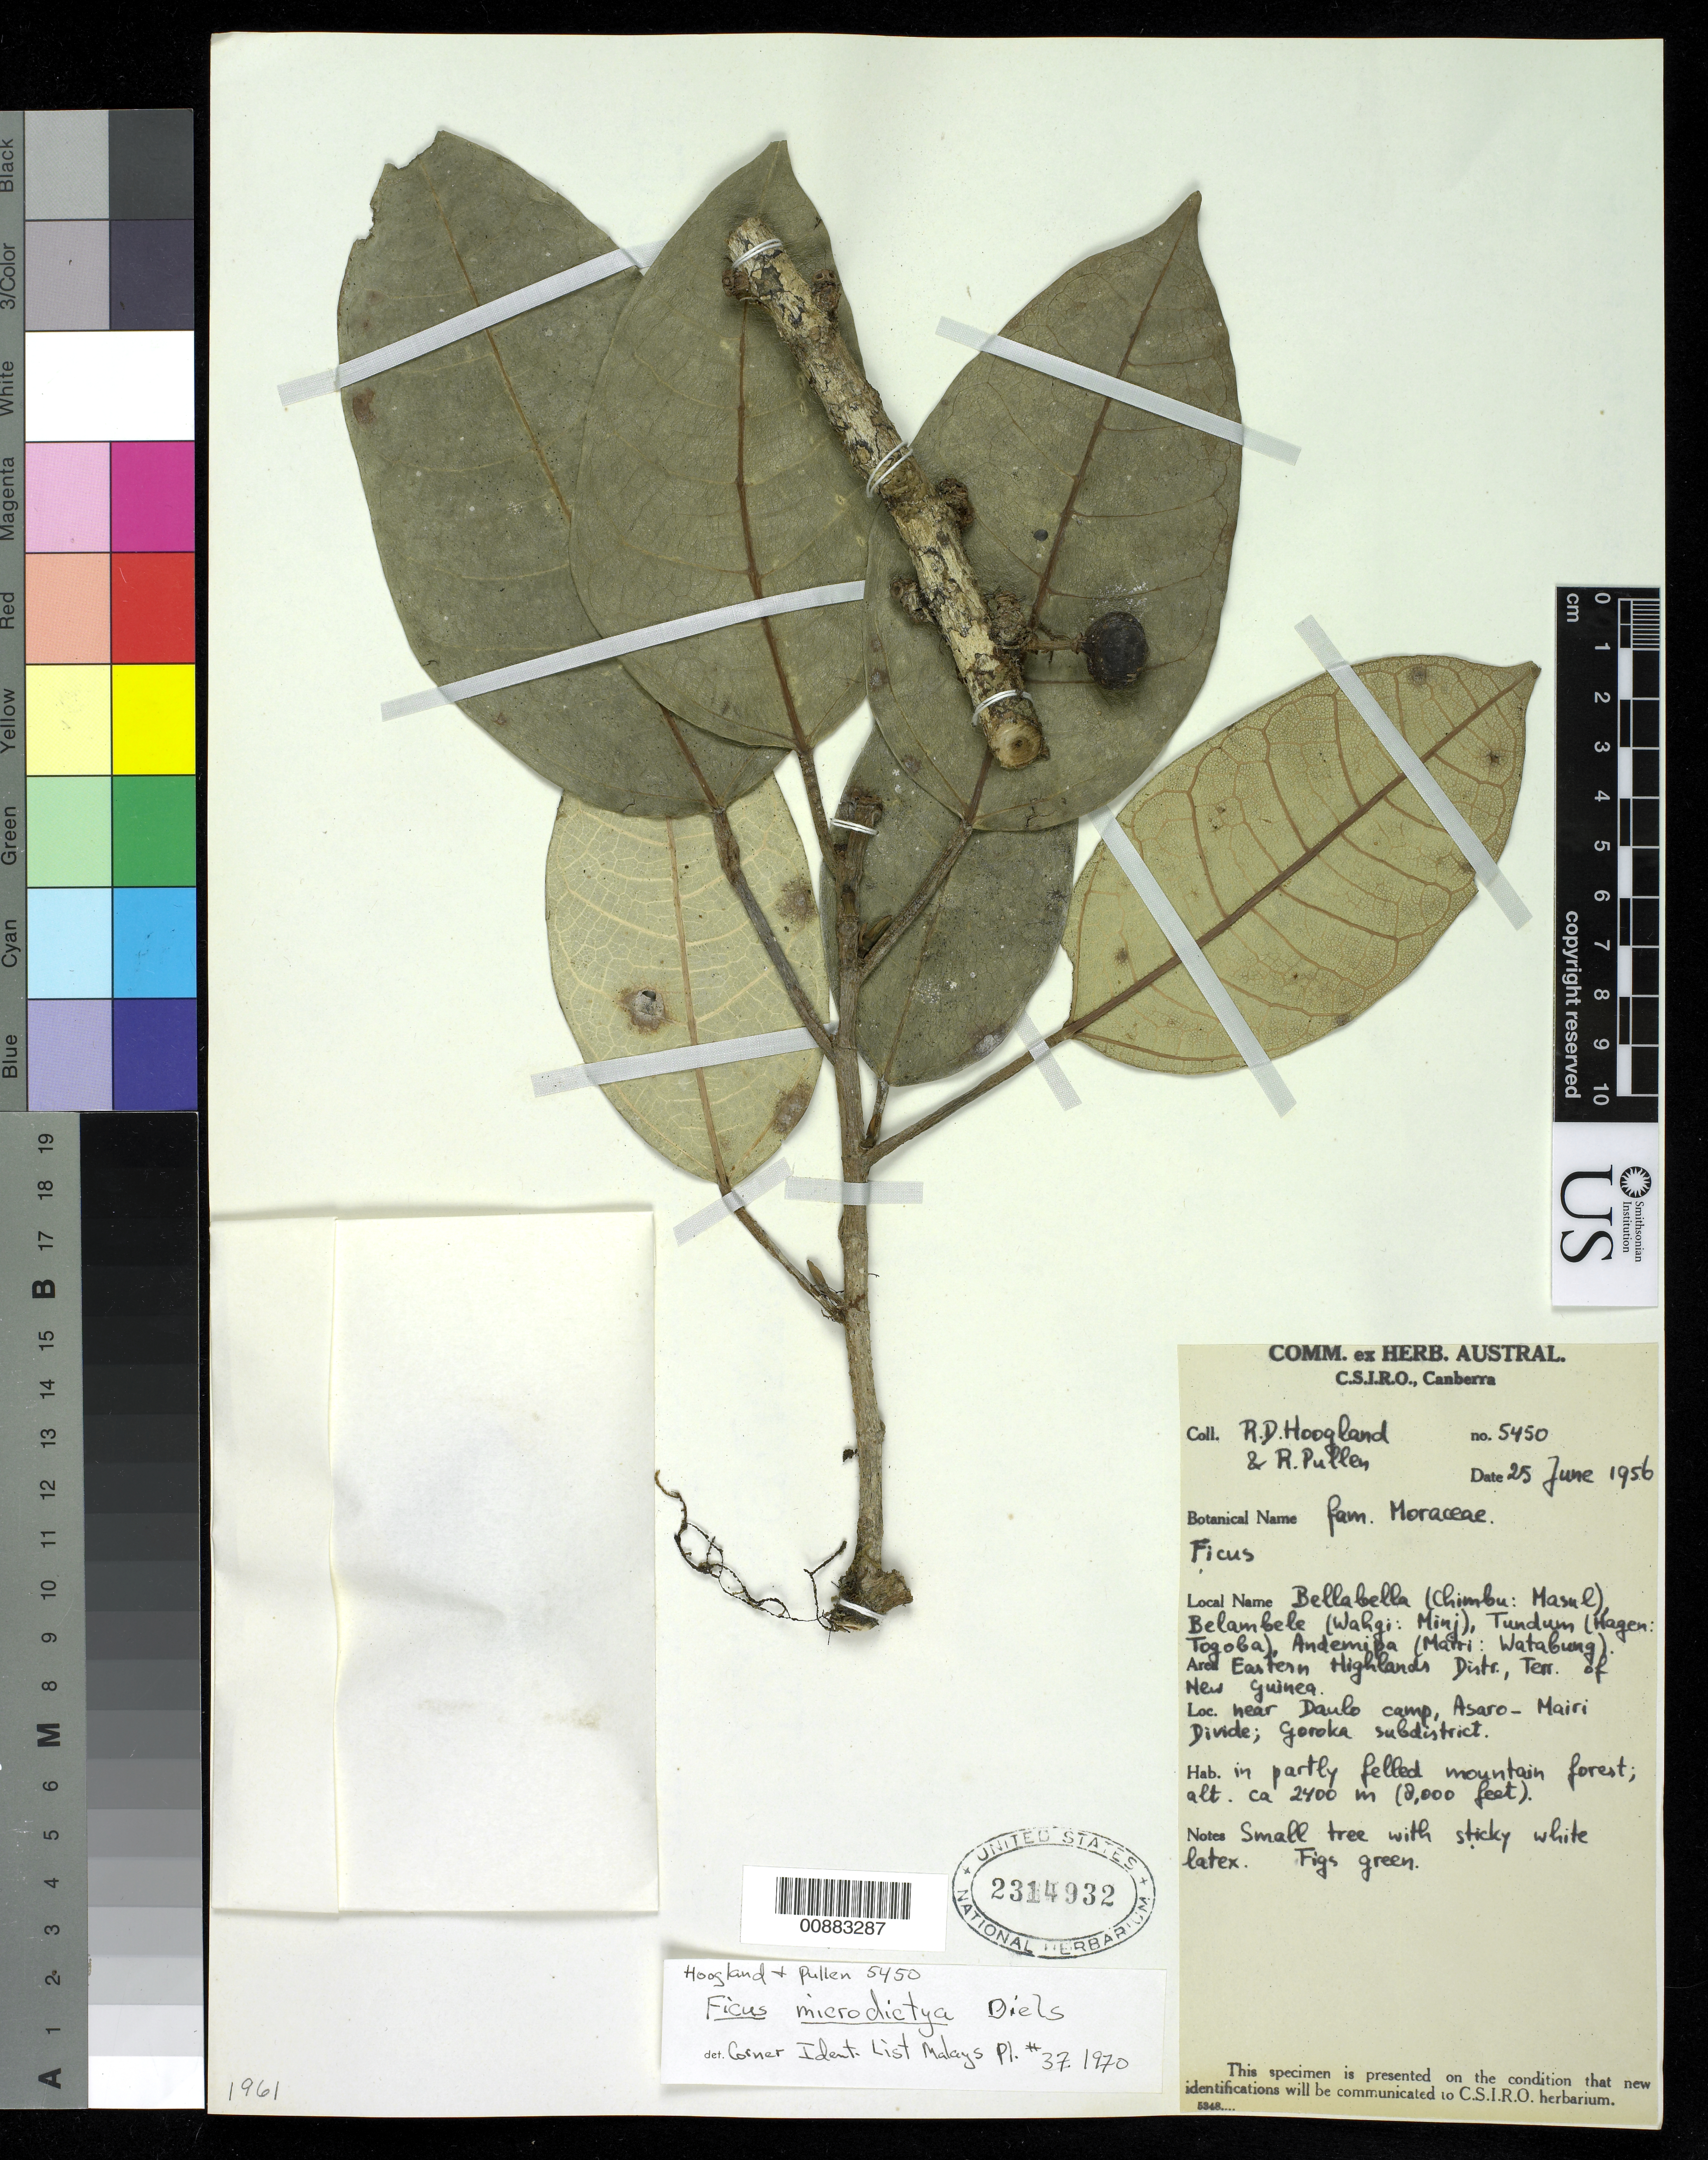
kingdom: Plantae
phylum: Tracheophyta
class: Magnoliopsida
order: Rosales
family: Moraceae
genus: Ficus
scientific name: Ficus microdictya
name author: Diels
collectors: R. D. Hoogland & R. Pullen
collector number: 5450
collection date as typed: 25 Jun 1956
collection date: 1956-06-25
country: Papua New Guinea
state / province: Eastern Highlands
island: New Guinea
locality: Eastern Highlands District; Near Daulo camp, Asaro-Mairi Divide; Goroka subdistrict.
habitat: In partly felled mountain forest.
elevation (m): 2400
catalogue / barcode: US 2314932